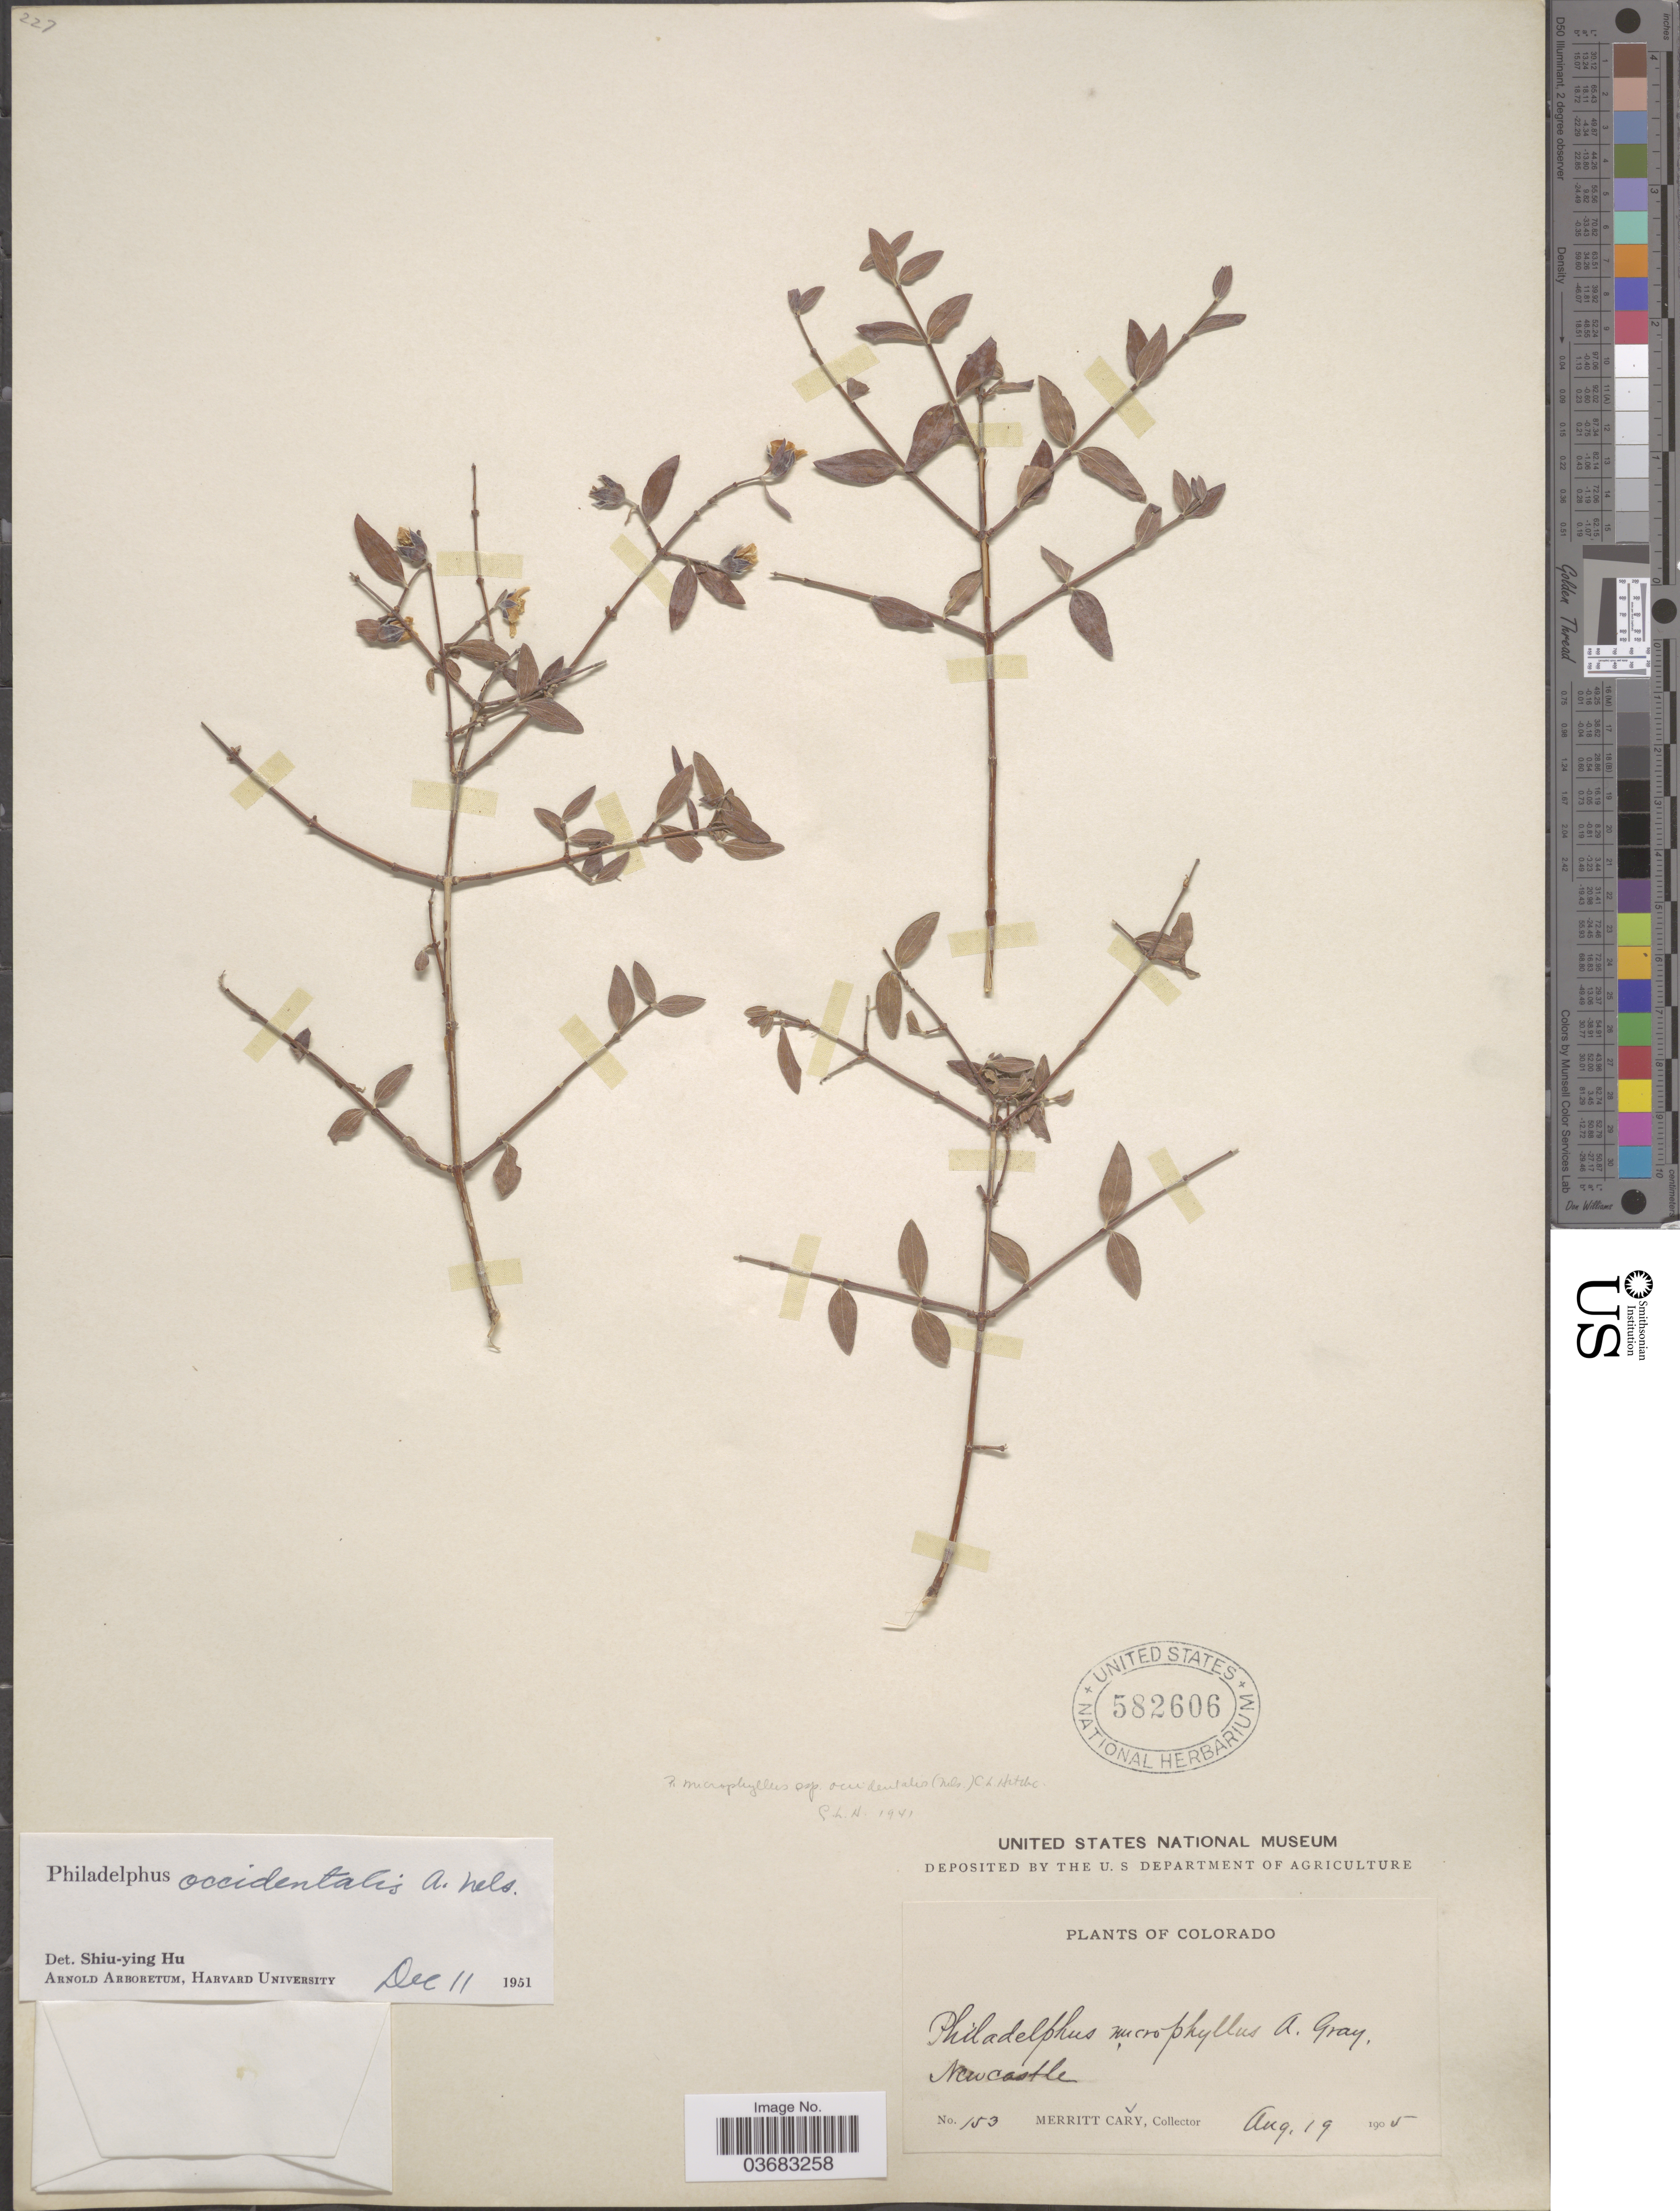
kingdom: Plantae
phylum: Tracheophyta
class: Magnoliopsida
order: Cornales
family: Hydrangeaceae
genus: Philadelphus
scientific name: Philadelphus occidentalis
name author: A. Nelson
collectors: M. Cary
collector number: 153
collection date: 1905-08-19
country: United States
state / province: Colorado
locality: New Castle.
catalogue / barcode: US 582606